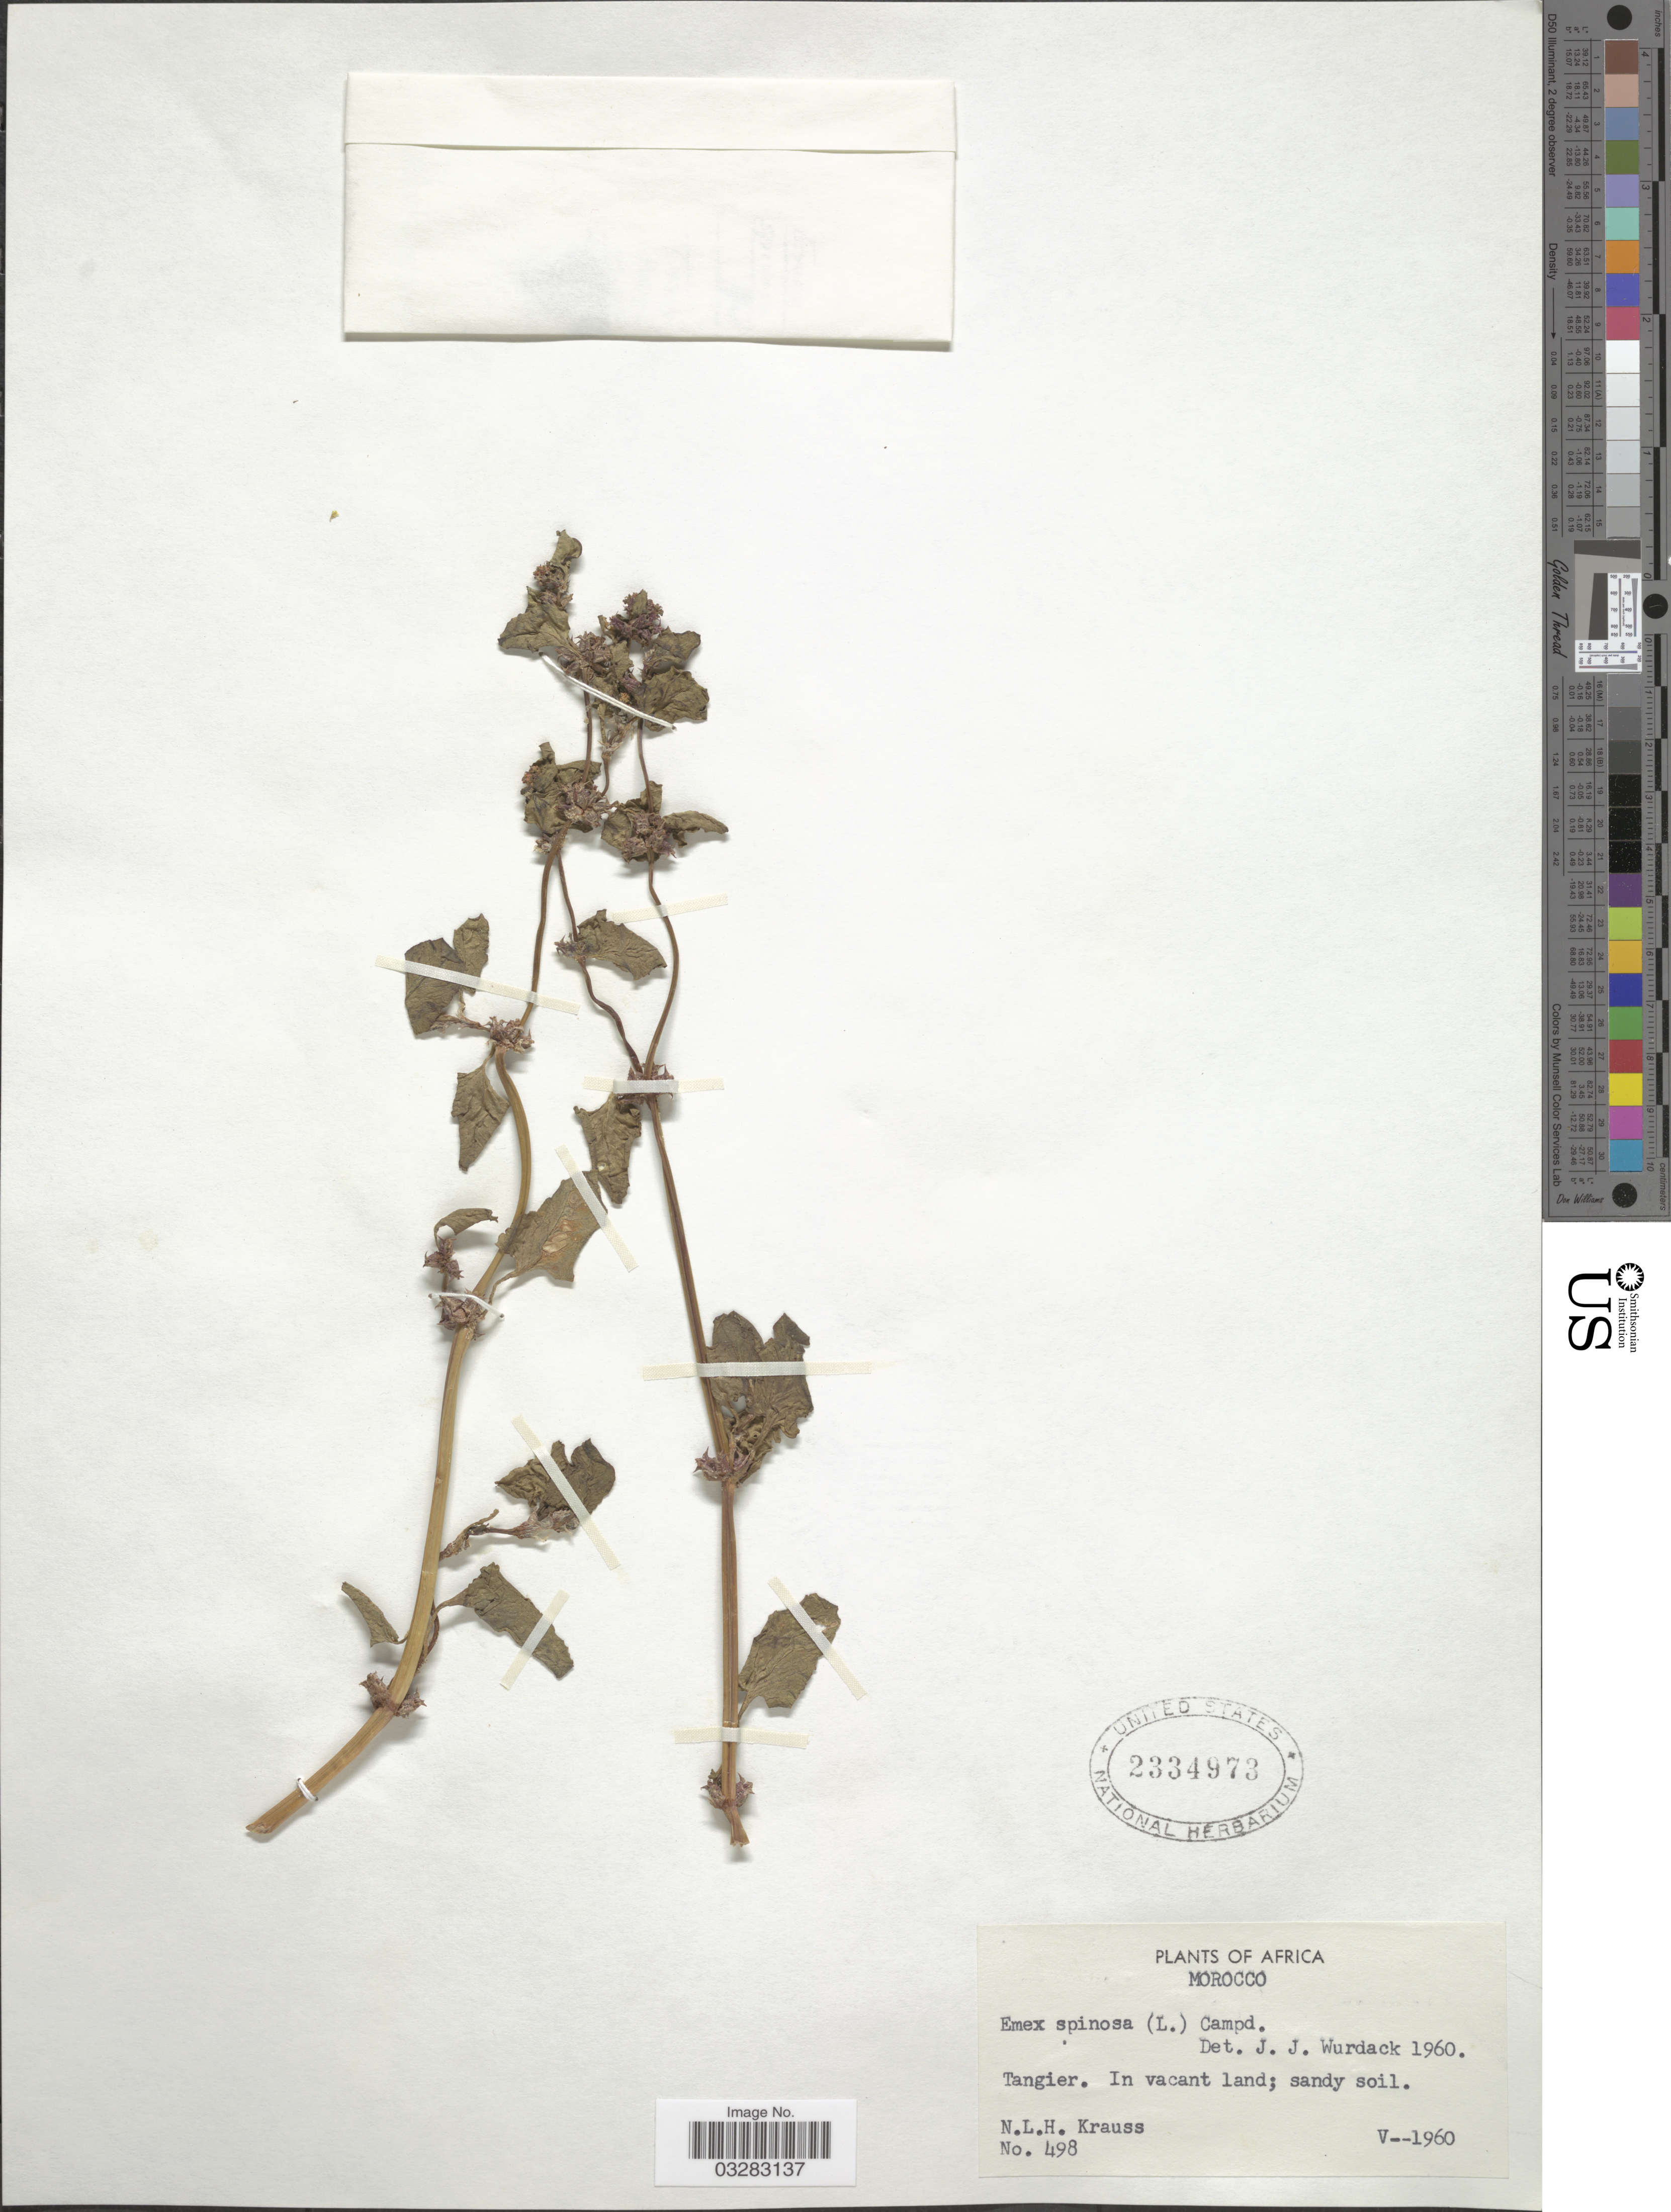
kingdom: Plantae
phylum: Tracheophyta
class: Magnoliopsida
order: Caryophyllales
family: Polygonaceae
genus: Rumex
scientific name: Rumex spinosus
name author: L.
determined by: Strong, Mark T., (BOT), Smithsonian Institution - National Museum of Natural History (UNITED STATES)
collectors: N. Krauss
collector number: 498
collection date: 1960-05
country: Morocco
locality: Tangier. In vacant land.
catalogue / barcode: US 2334973